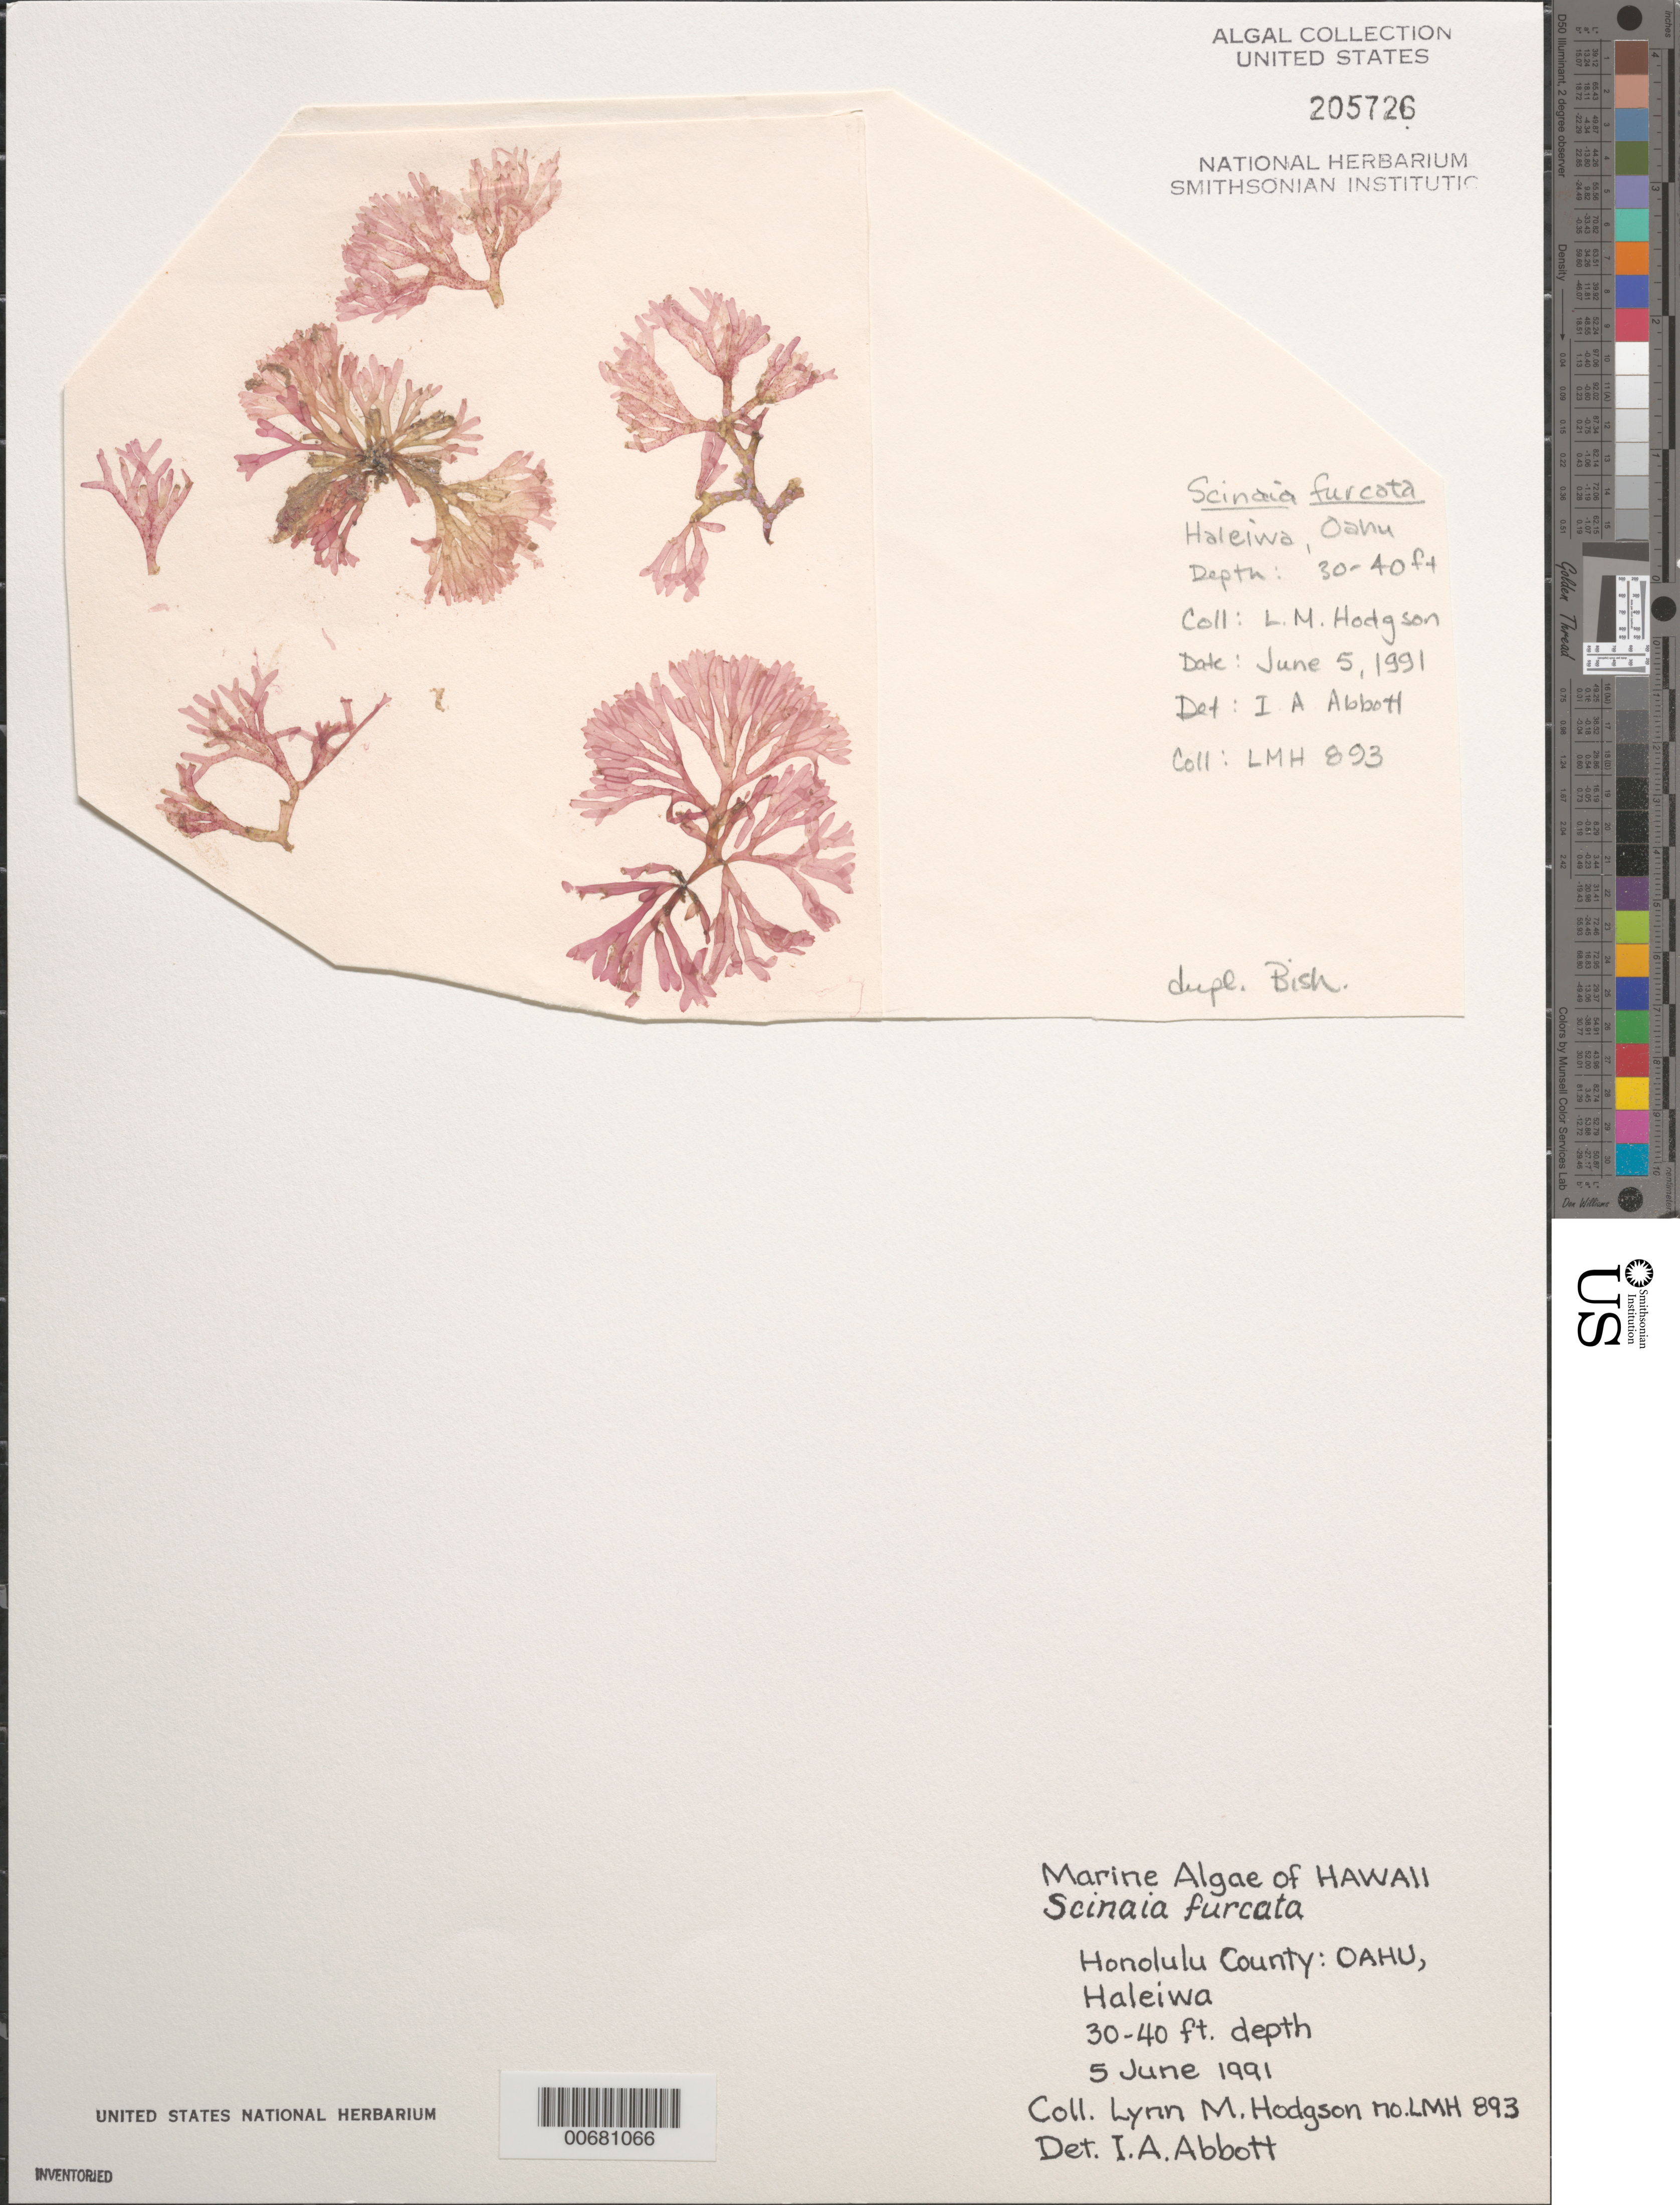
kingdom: Plantae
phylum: Rhodophyta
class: Florideophyceae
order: Nemaliales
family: Scinaiaceae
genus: Scinaia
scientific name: Scinaia furcata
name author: Zablackis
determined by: Abbott, Isabella A.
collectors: L. M. Hodgson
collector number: LMH 893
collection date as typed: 05 Jun 1991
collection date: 1991-06-05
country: United States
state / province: Hawaii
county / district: Honolulu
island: Oahu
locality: Haleiwa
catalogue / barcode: US 205726